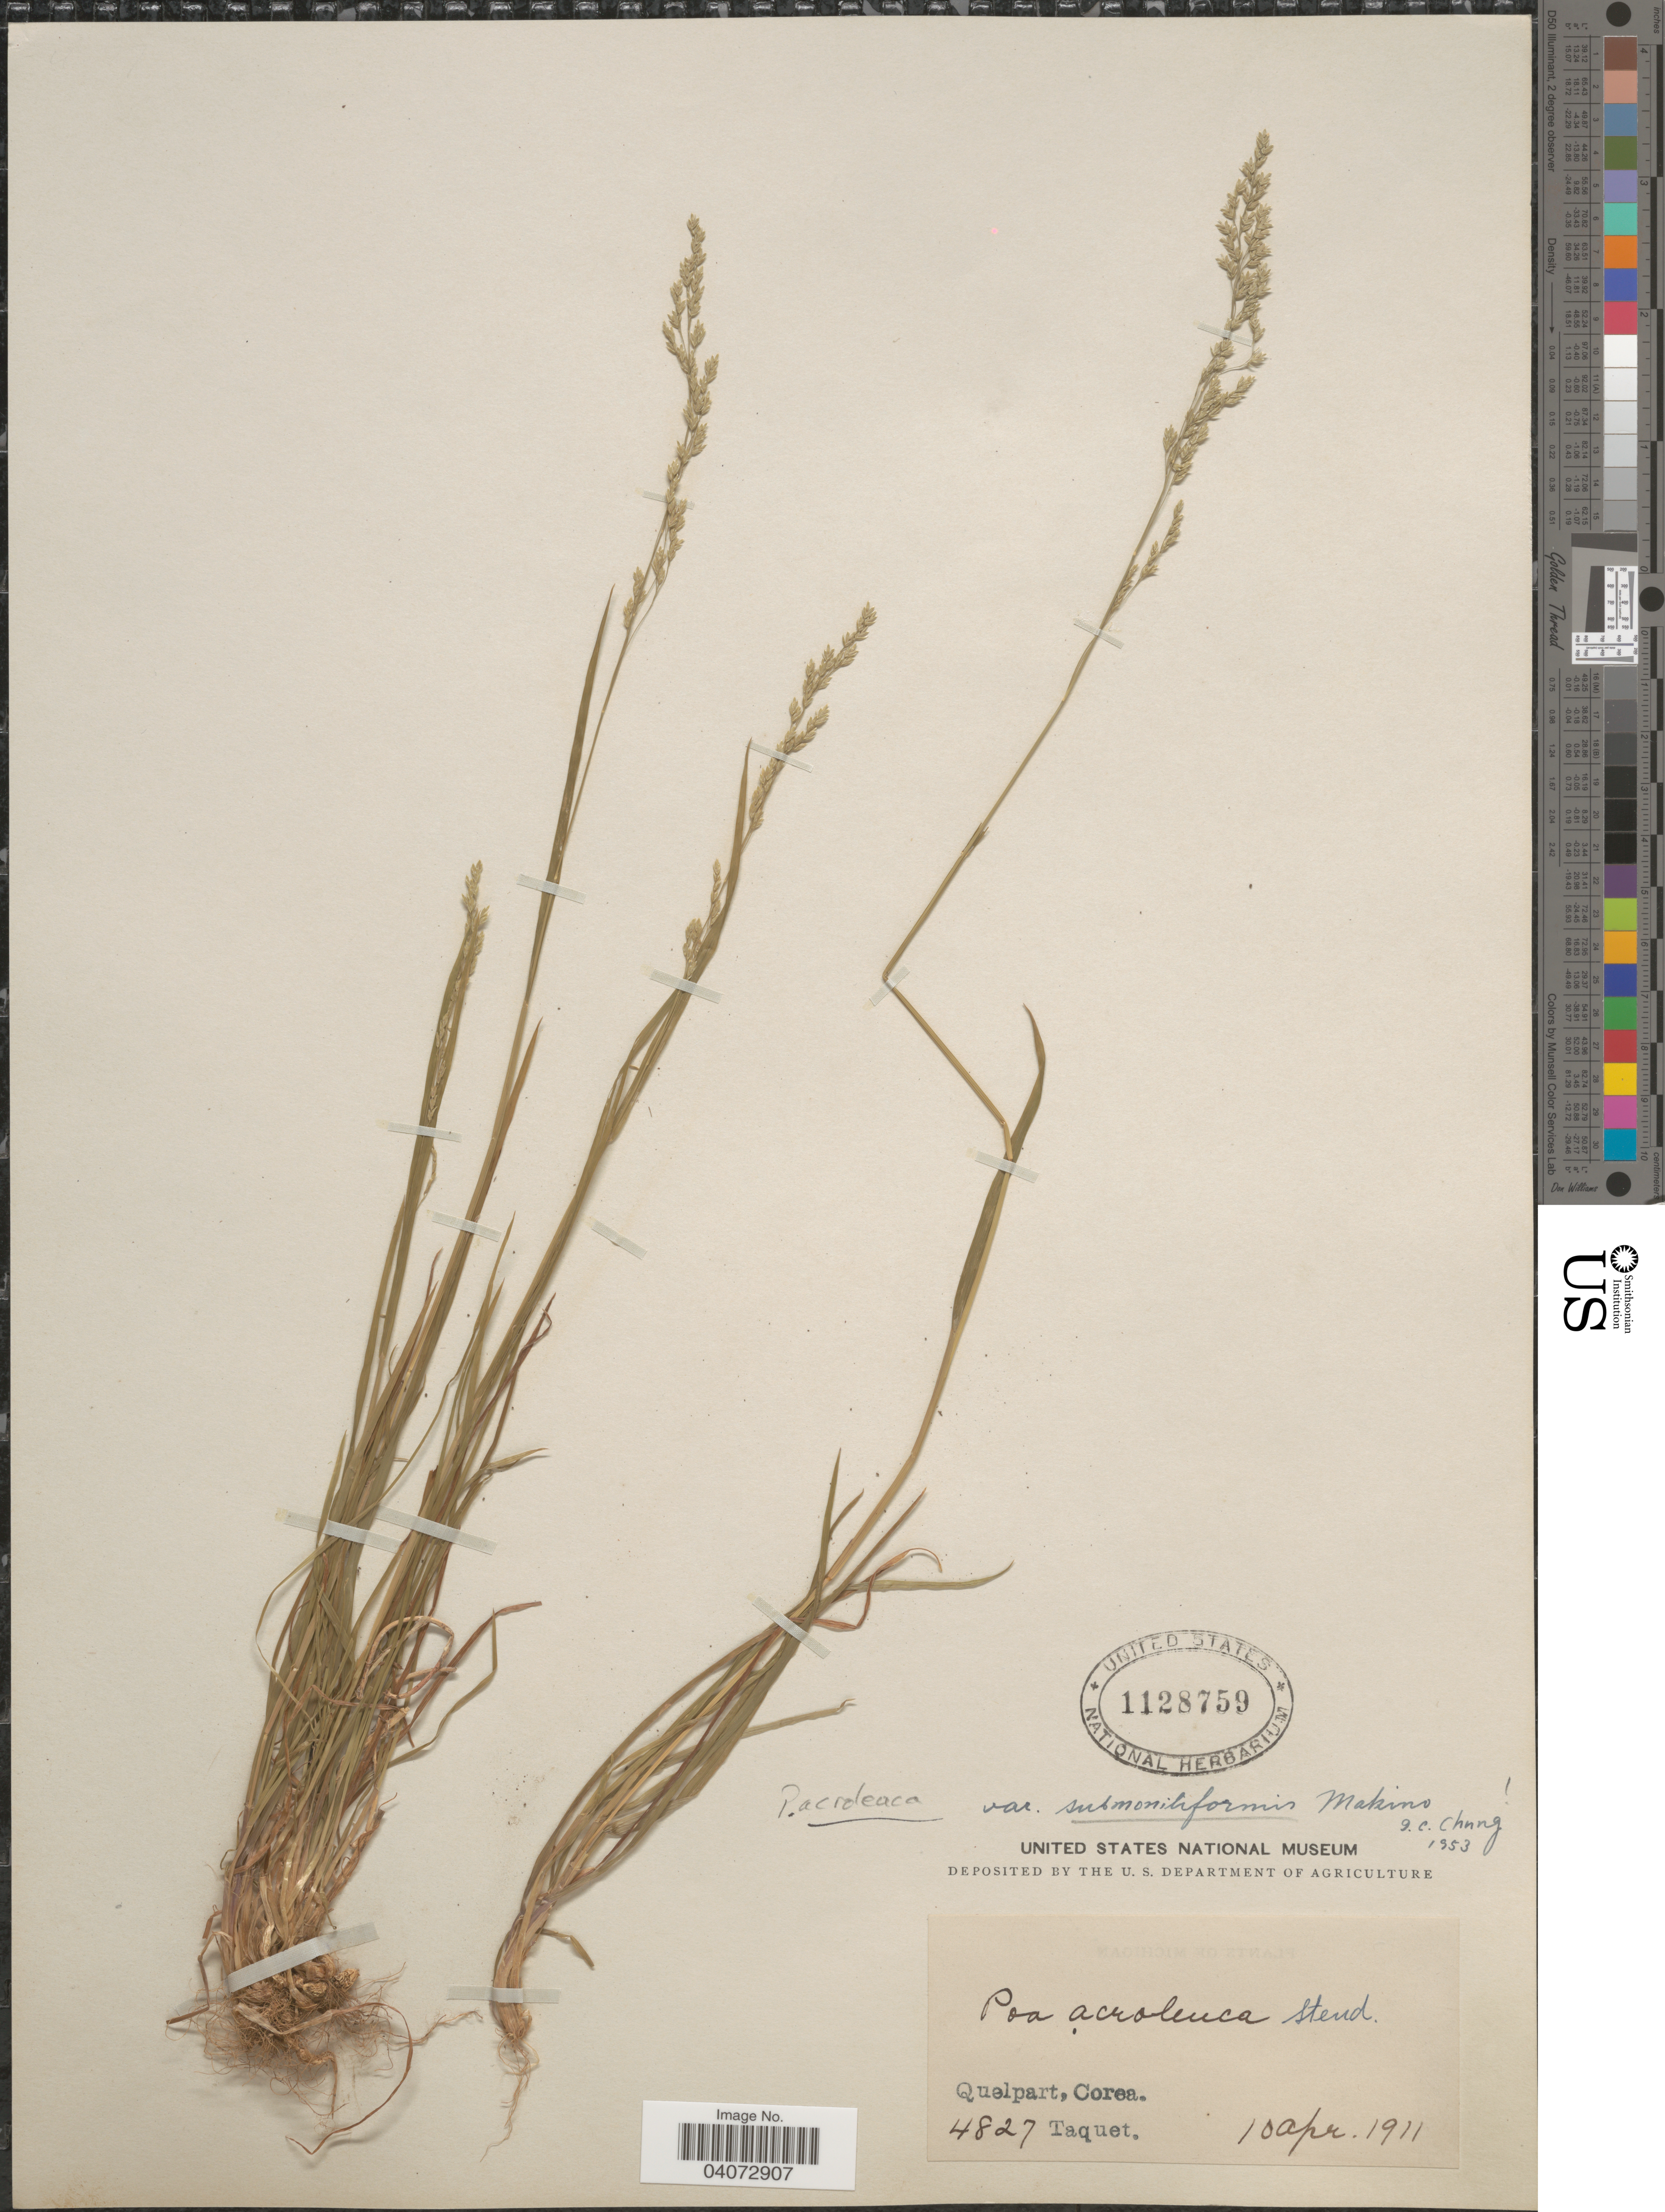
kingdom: Plantae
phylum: Tracheophyta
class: Liliopsida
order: Poales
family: Poaceae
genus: Poa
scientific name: Poa acroleuca var. submoniliformis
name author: Makino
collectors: Taquet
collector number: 4827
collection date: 1911-04-10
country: South Korea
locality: Quelpart, Corea.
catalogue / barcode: US 1128759